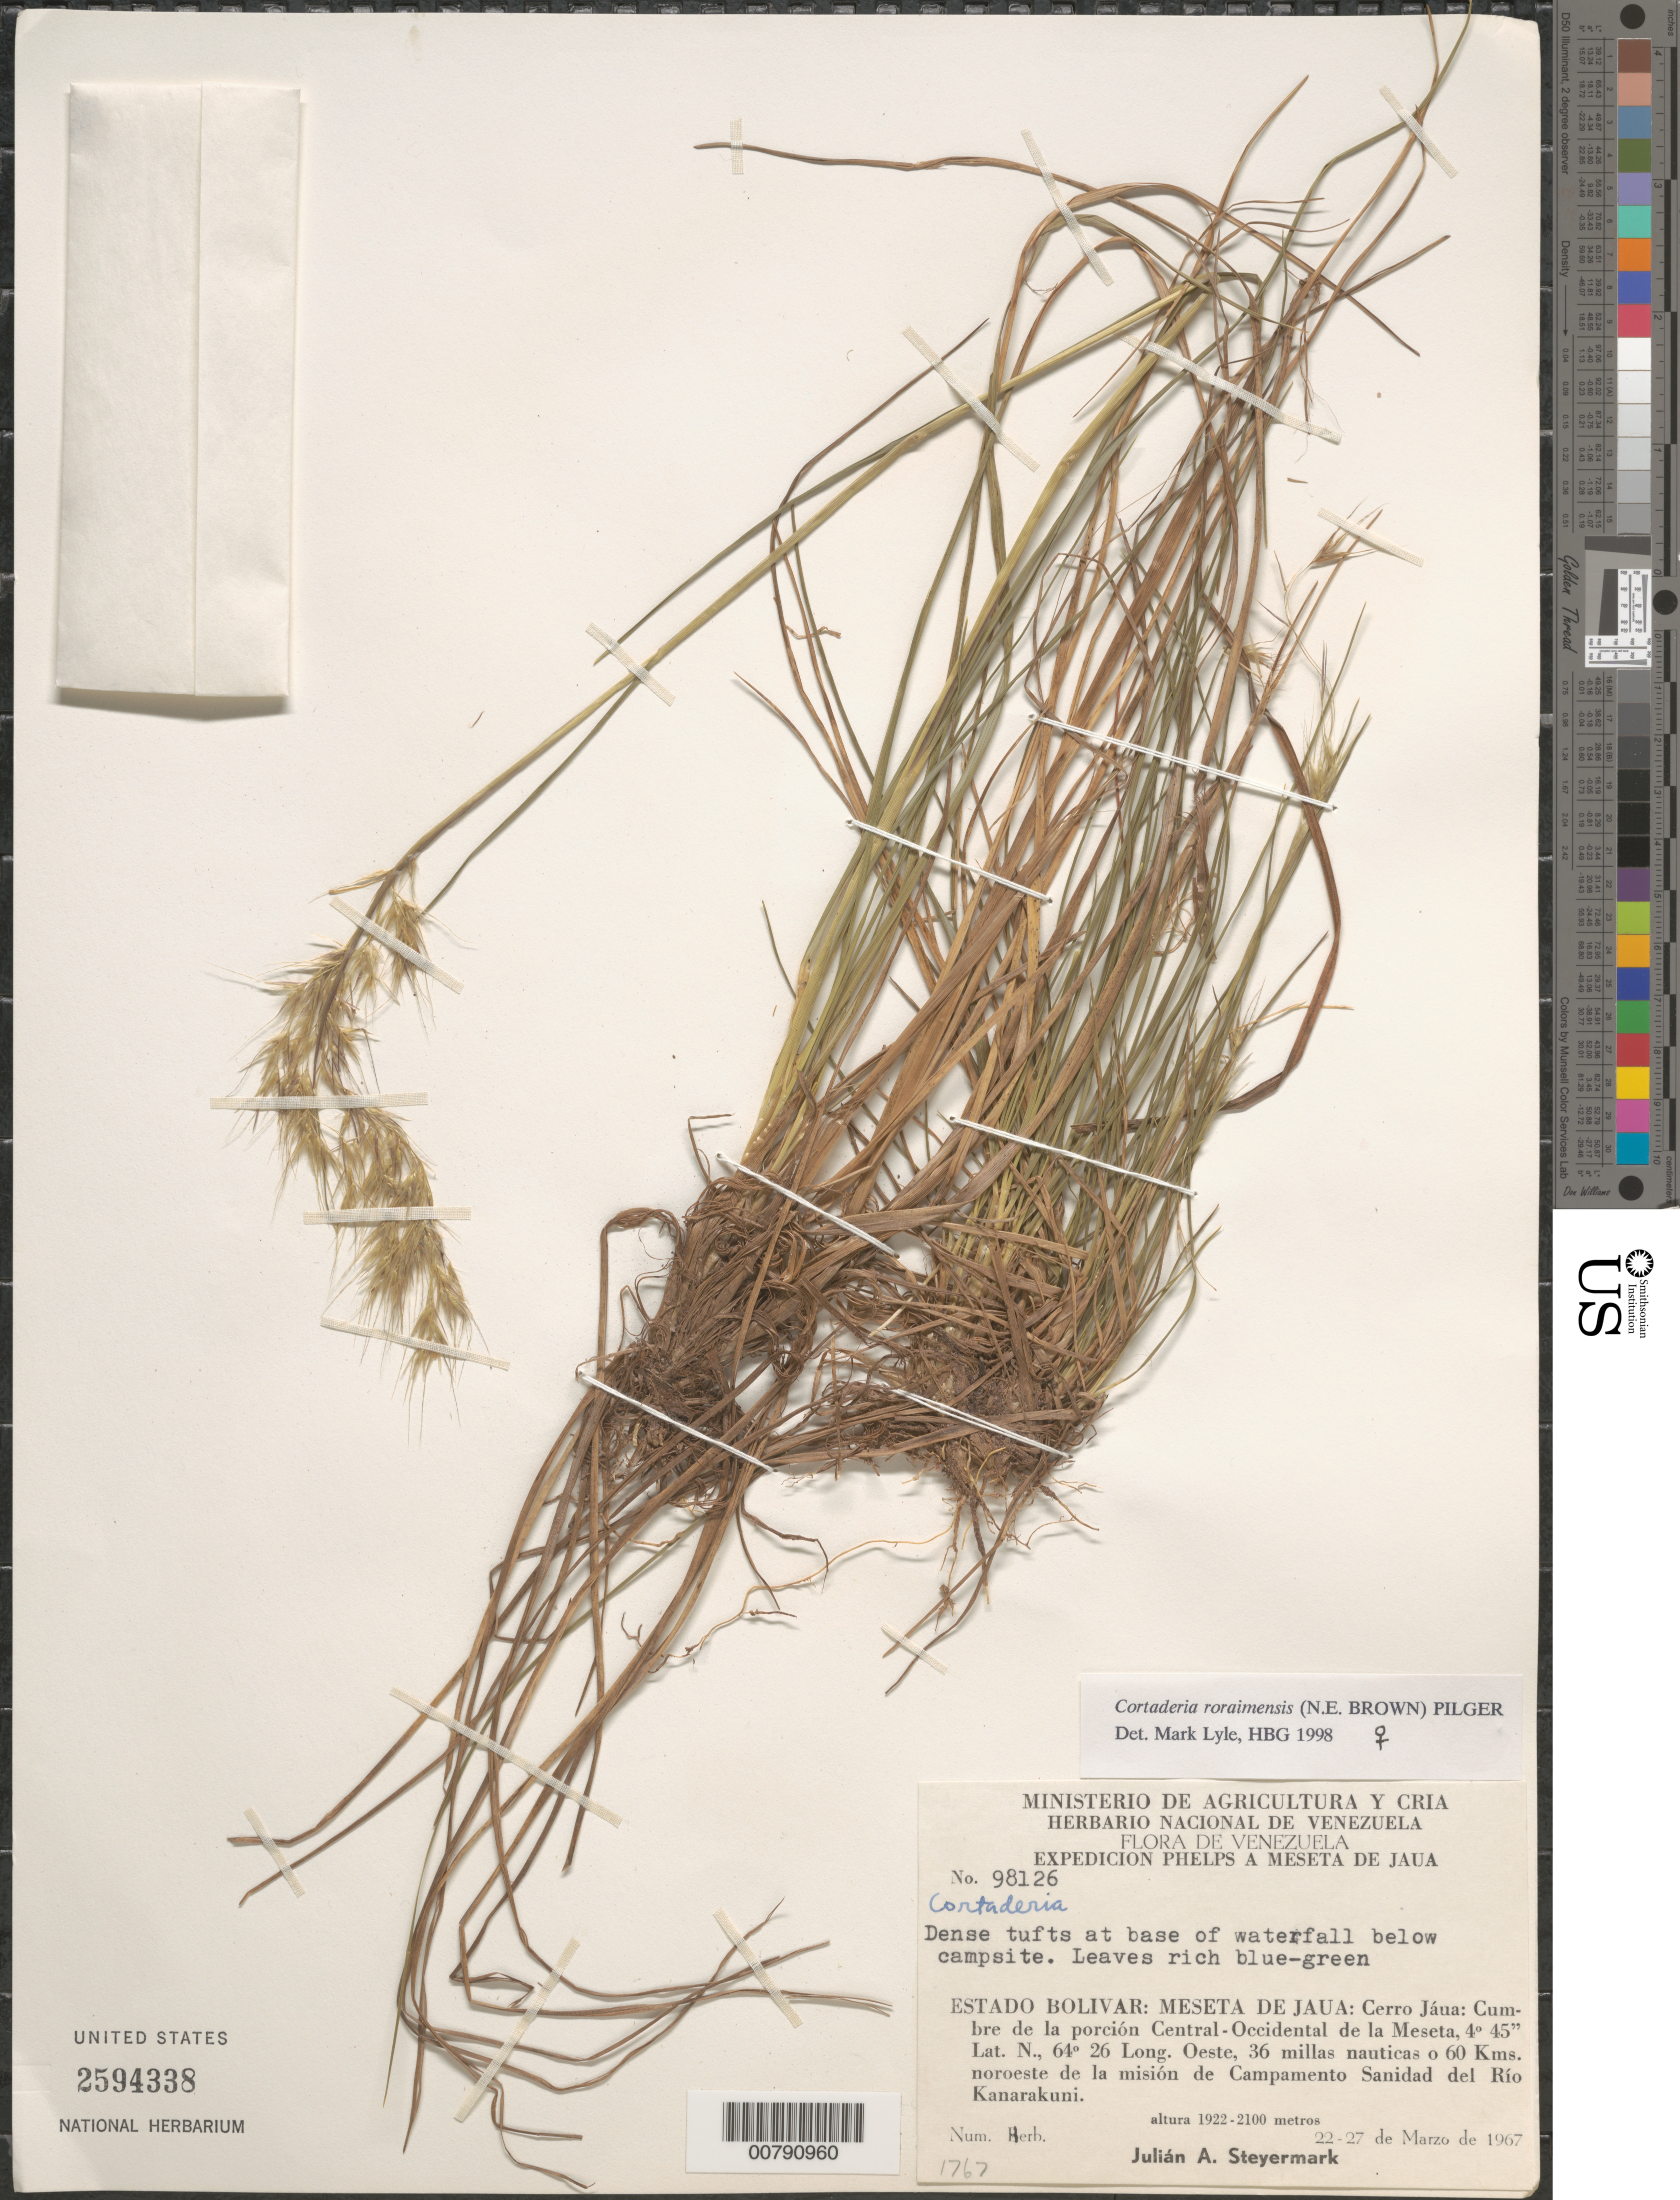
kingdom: Plantae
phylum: Tracheophyta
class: Liliopsida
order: Poales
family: Poaceae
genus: Cortaderia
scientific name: Cortaderia roraimensis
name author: (N.E. Br.) Pilg.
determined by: Lyle, M.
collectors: J. Steyermark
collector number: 98126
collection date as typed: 22-Mar-67 to 27-Mar-67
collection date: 1967-03-22/1967-03-27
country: Venezuela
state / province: Bolívar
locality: Meseta del Jaua: Cerro Jáua, cumbre de la porcion Central-Occidental de la Meseta, 36 millas nauticas o 60 km NO de la mision de Campamento Sanidad del Río Kanarakuni; below campsite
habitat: Base of waterfall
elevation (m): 1922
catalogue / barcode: US 2594338